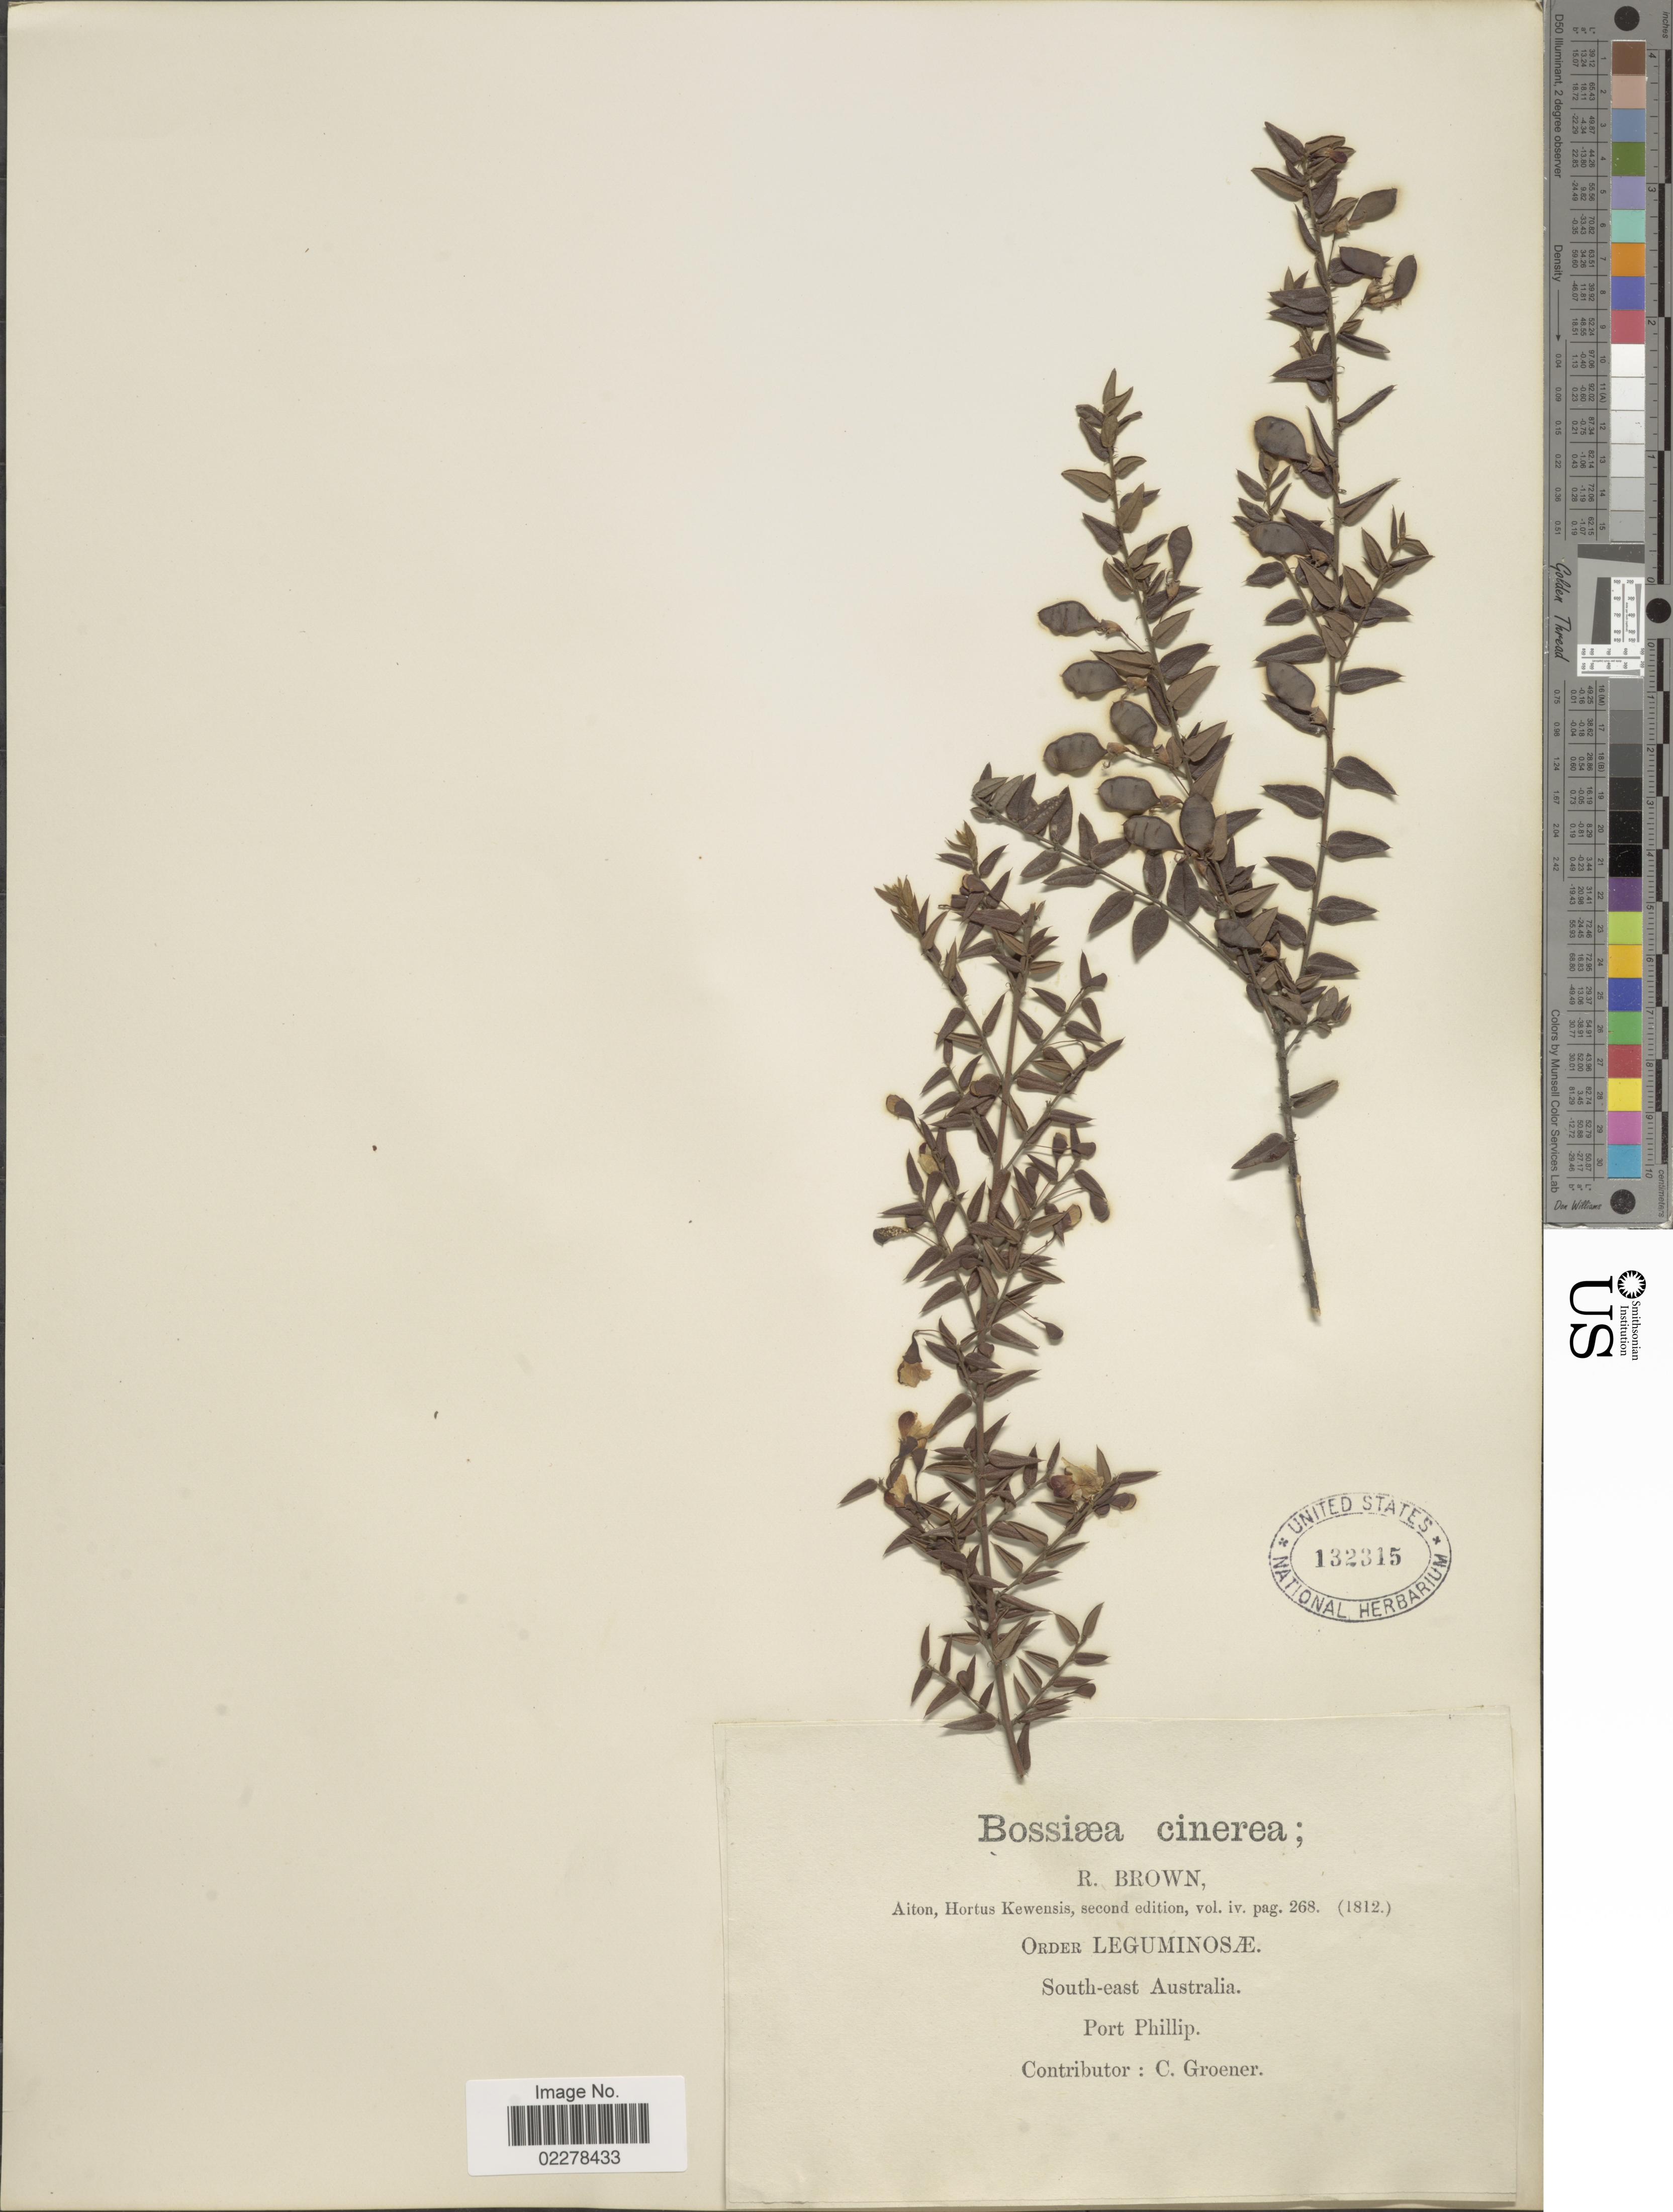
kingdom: Plantae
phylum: Tracheophyta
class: Magnoliopsida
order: Fabales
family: Fabaceae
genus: Bossiaea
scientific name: Bossiaea cinerea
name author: R. Br.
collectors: R. Brown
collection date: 1812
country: Australia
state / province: South Australia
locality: South-east Australia. Port Phillip.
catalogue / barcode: US 132315